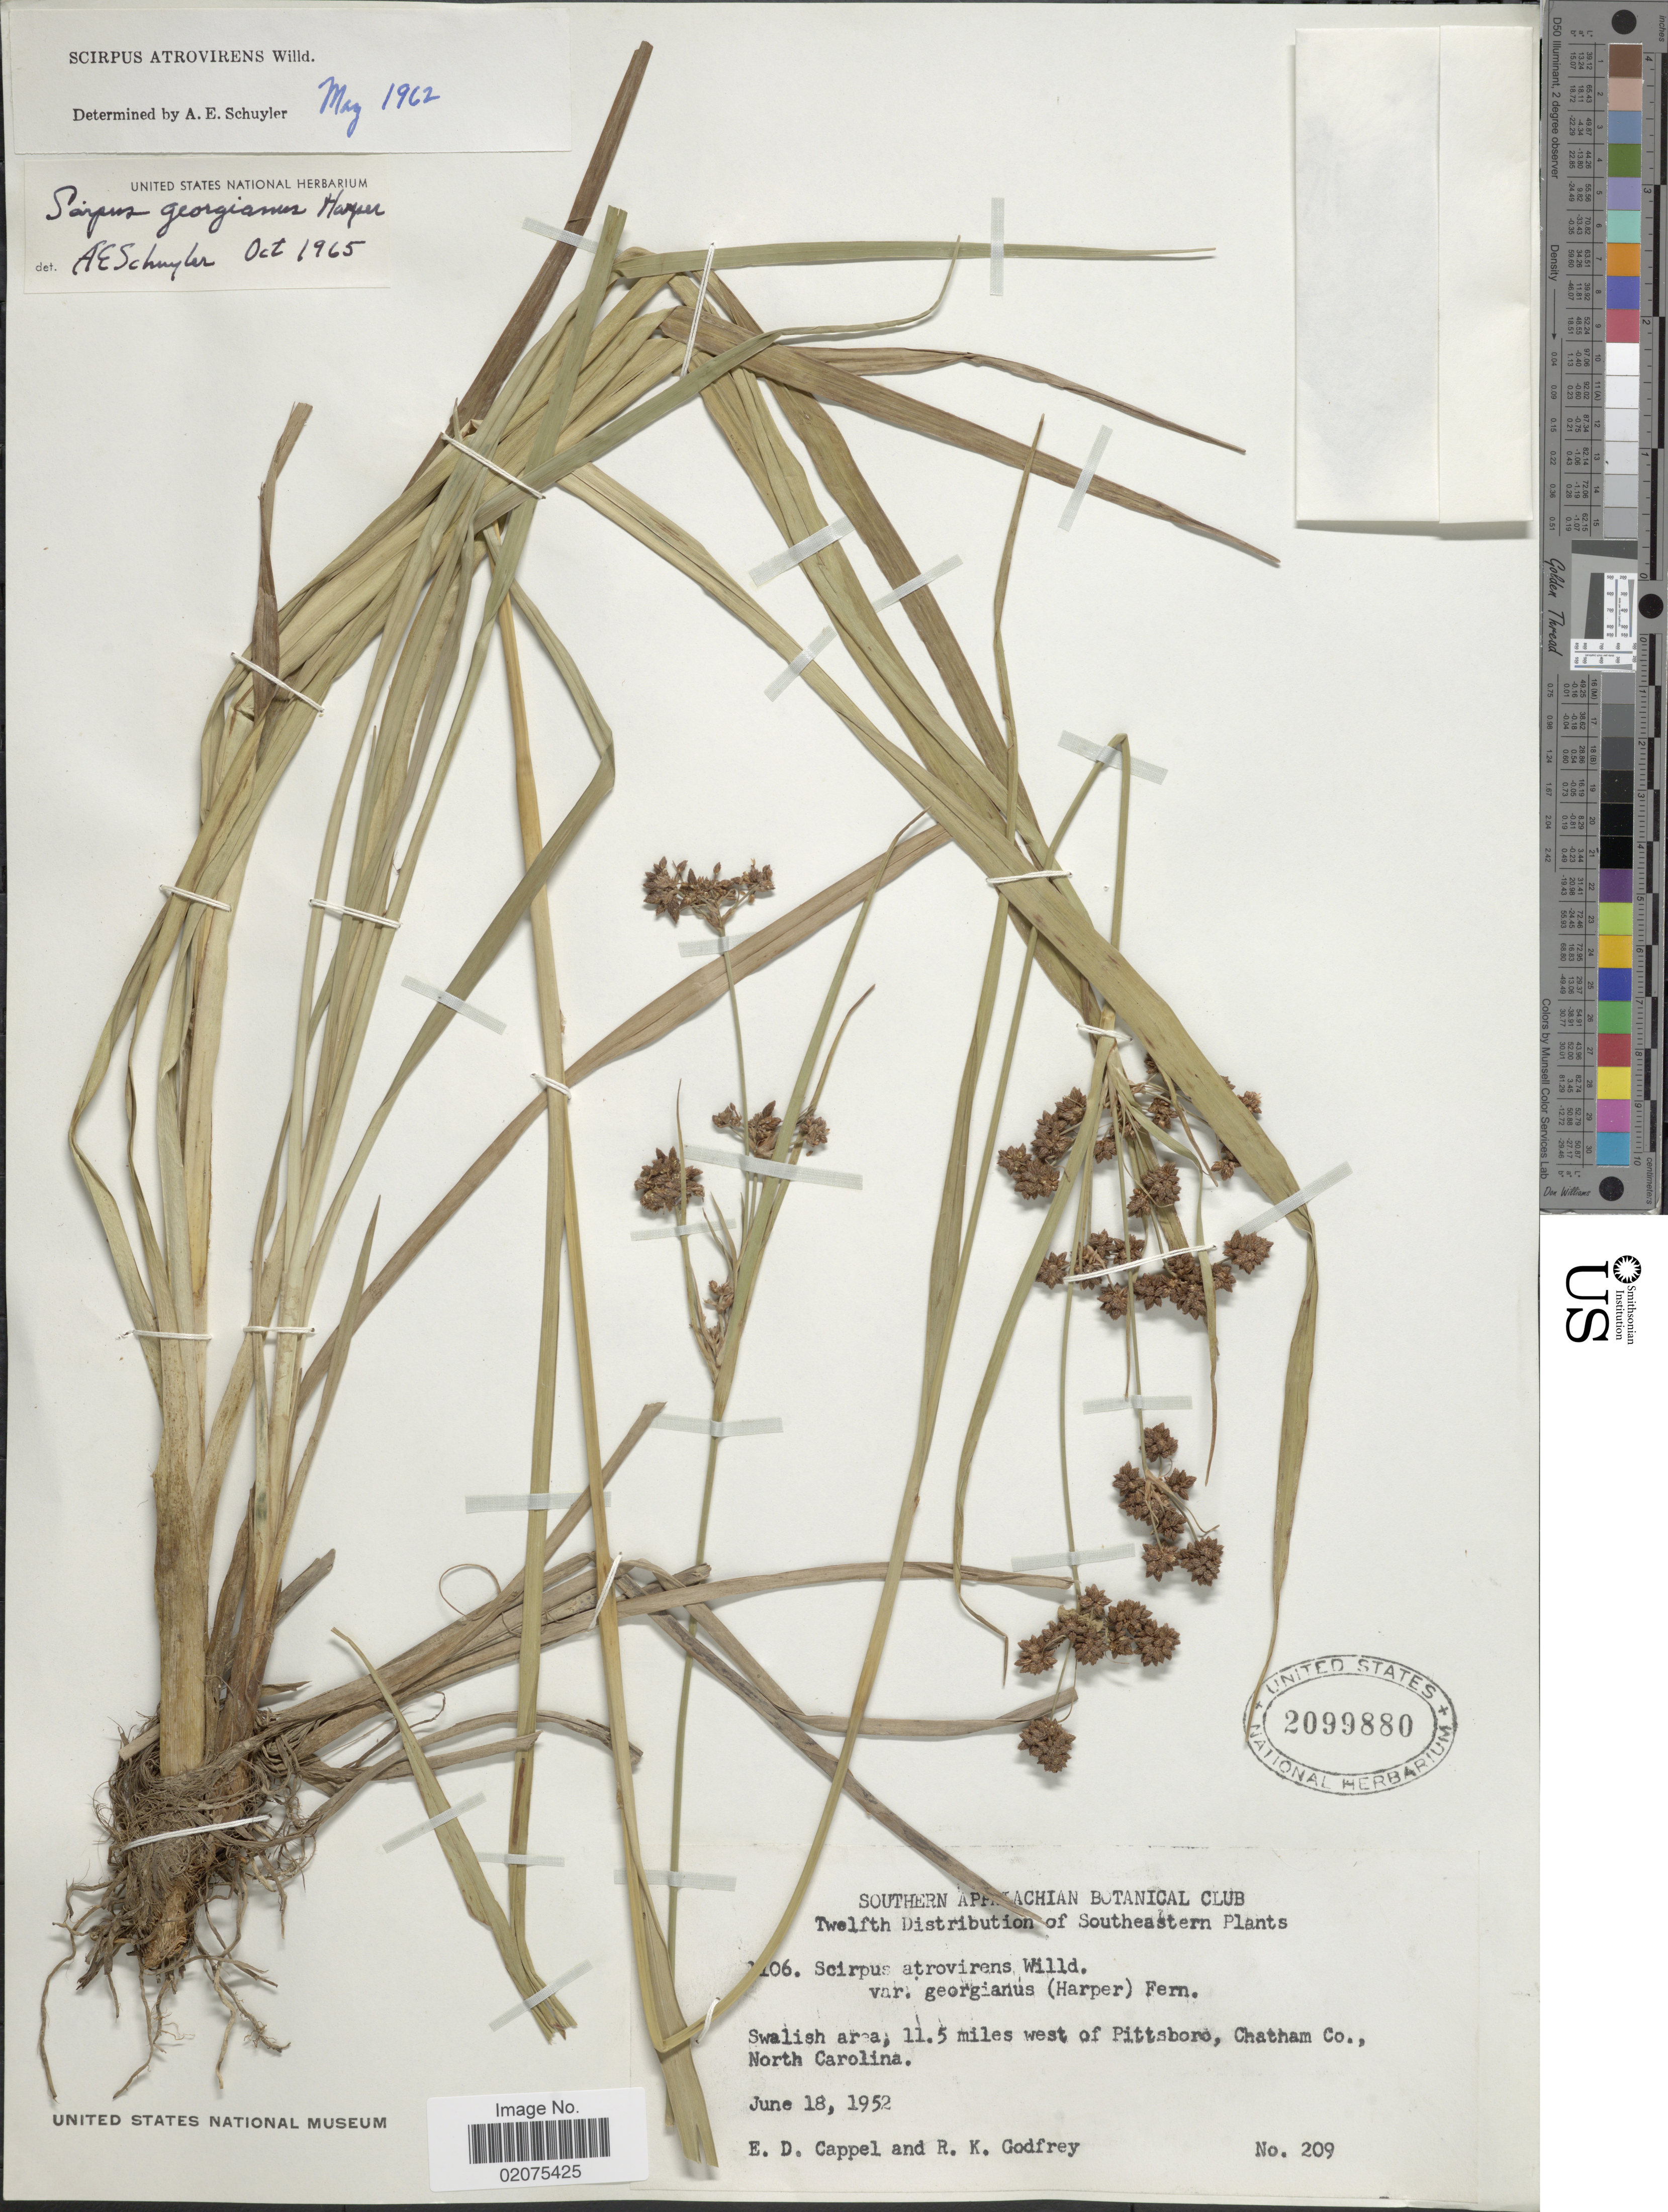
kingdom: Plantae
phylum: Tracheophyta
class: Liliopsida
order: Poales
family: Cyperaceae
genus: Scirpus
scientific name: Scirpus georgianus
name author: R.M. Harper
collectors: E. Cappel & R. K. Godfrey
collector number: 209/!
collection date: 1952-06-18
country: United States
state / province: North Carolina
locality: Swalish area, 11.5 miles west of Pittsboro, Chatham Co.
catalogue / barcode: US 2099880